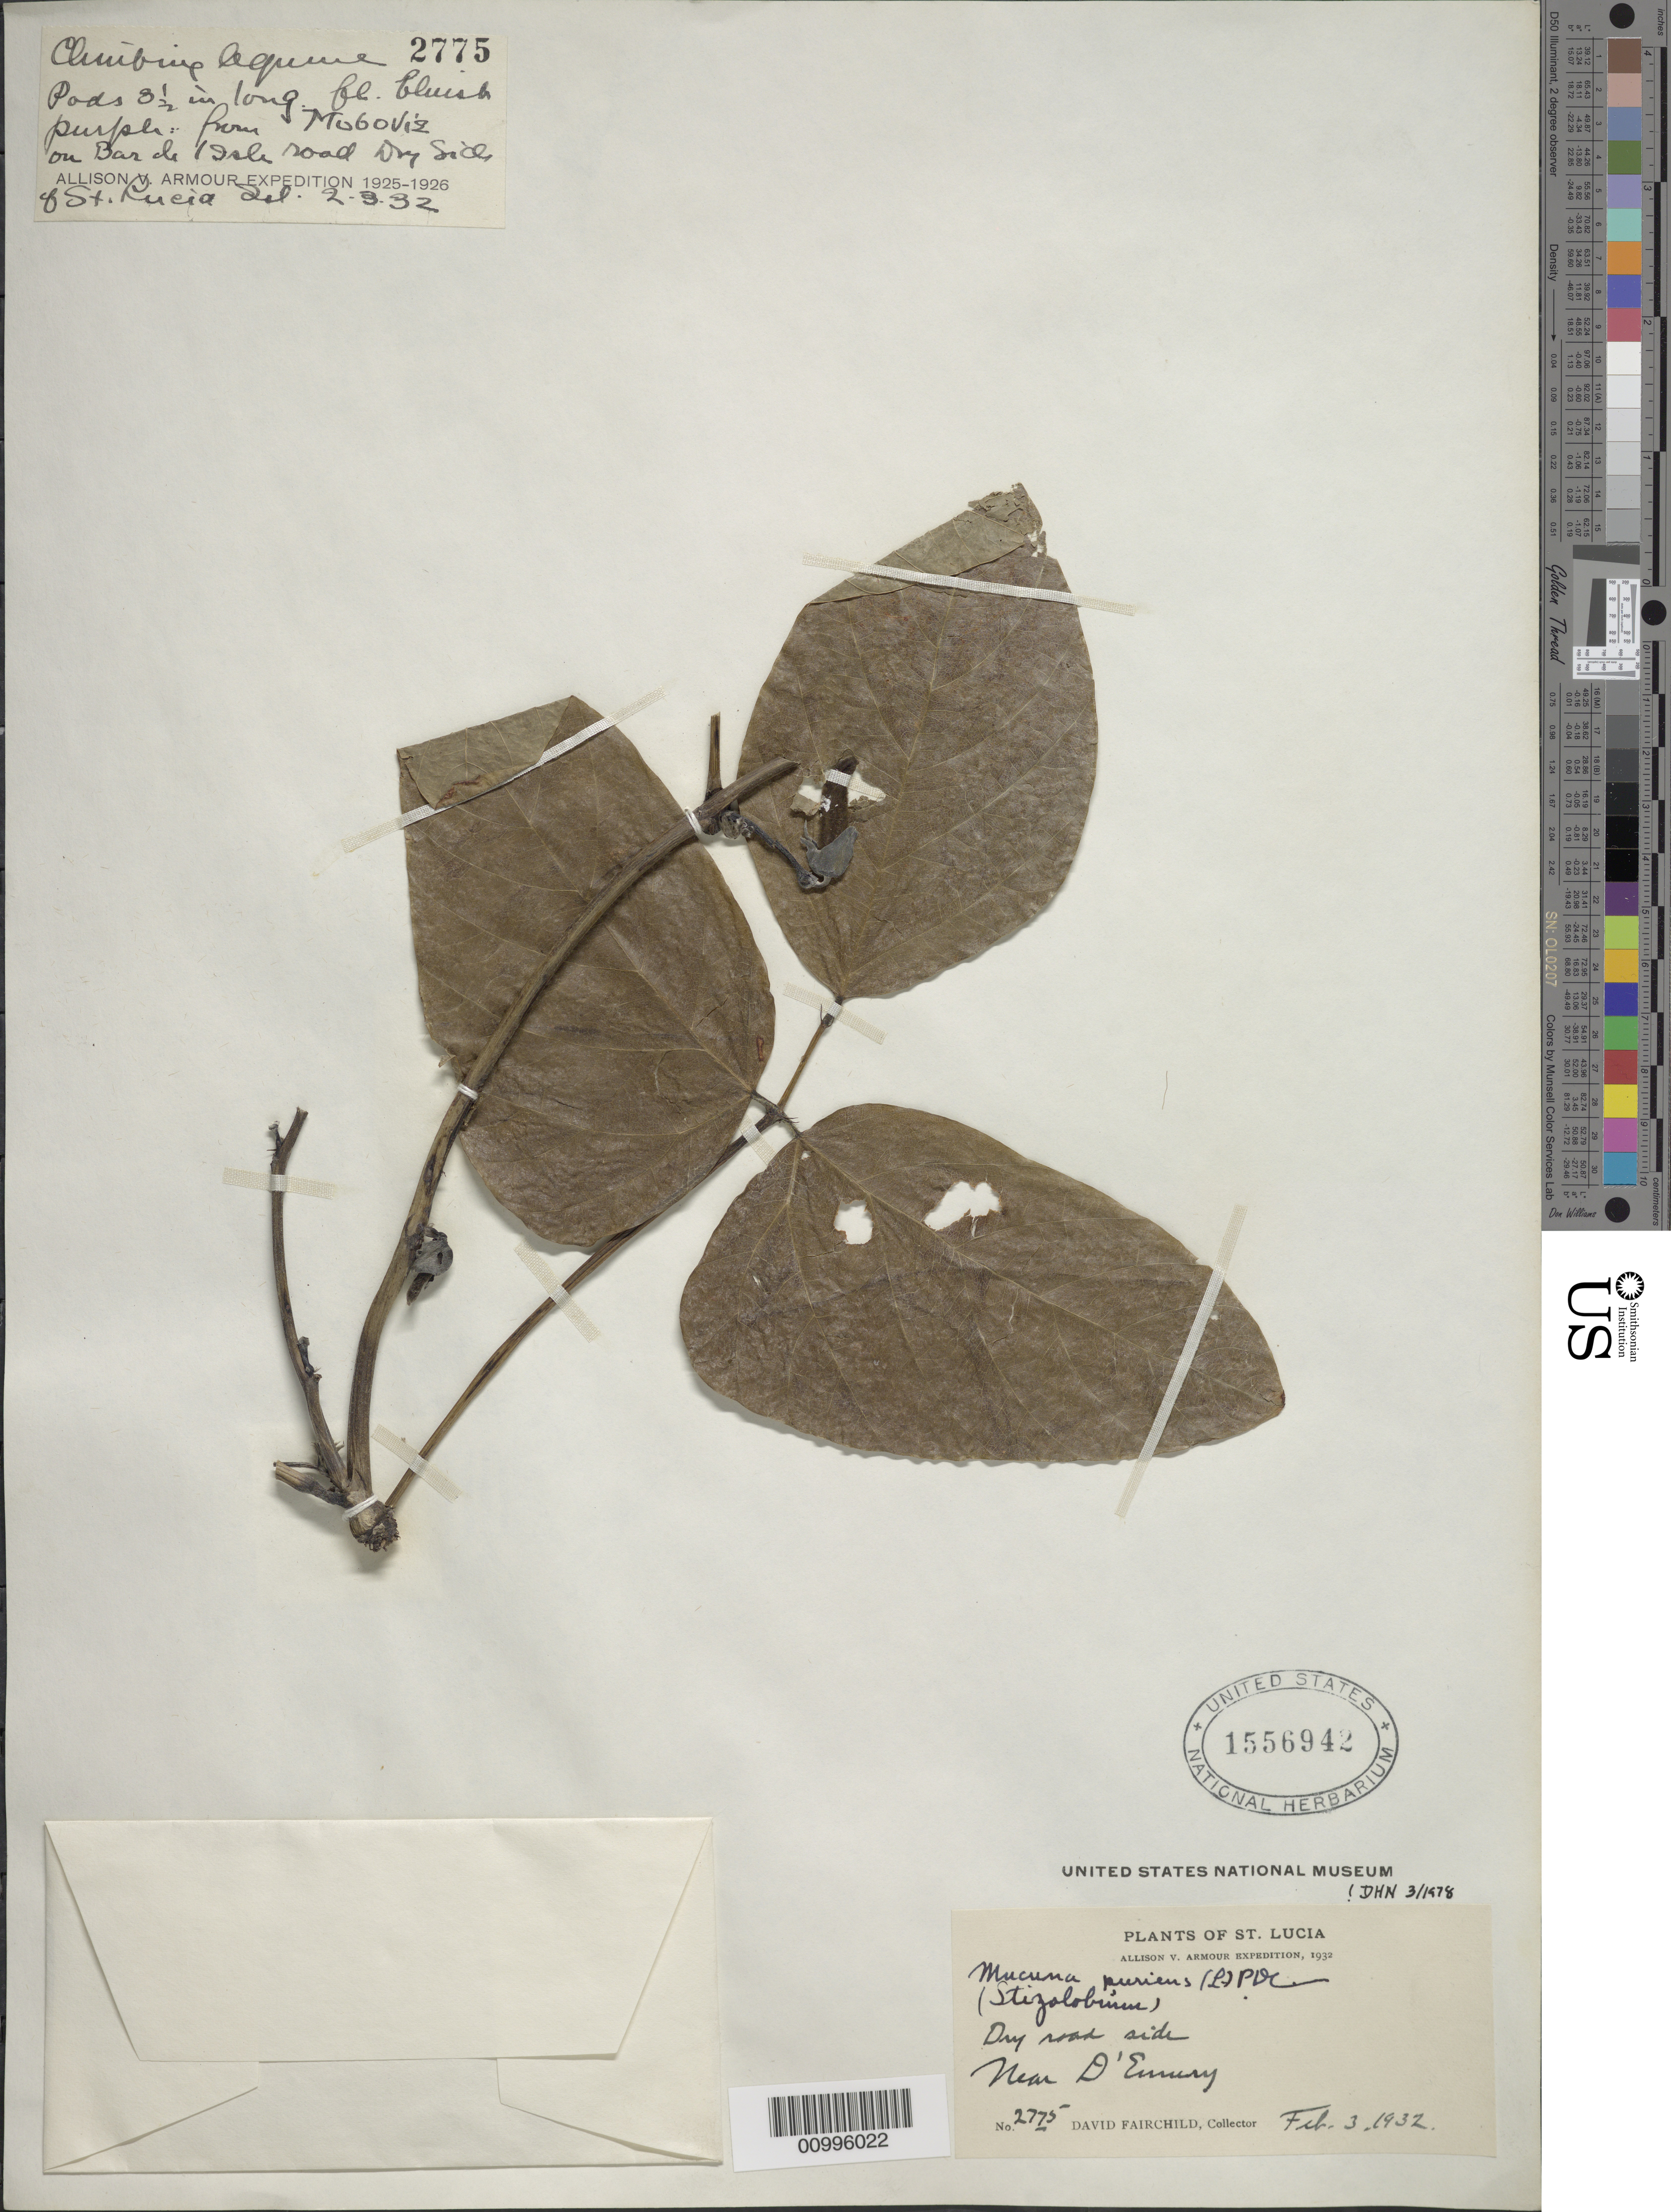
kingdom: Plantae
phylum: Tracheophyta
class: Magnoliopsida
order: Fabales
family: Fabaceae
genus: Mucuna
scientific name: Mucuna pruriens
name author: (L.) DC.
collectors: D. Fairchild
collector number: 2725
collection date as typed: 03 Feb 1932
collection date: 1932-02-03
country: St. Lucia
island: St. Lucia I.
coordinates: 0 N, 0 E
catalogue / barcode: US 1556942